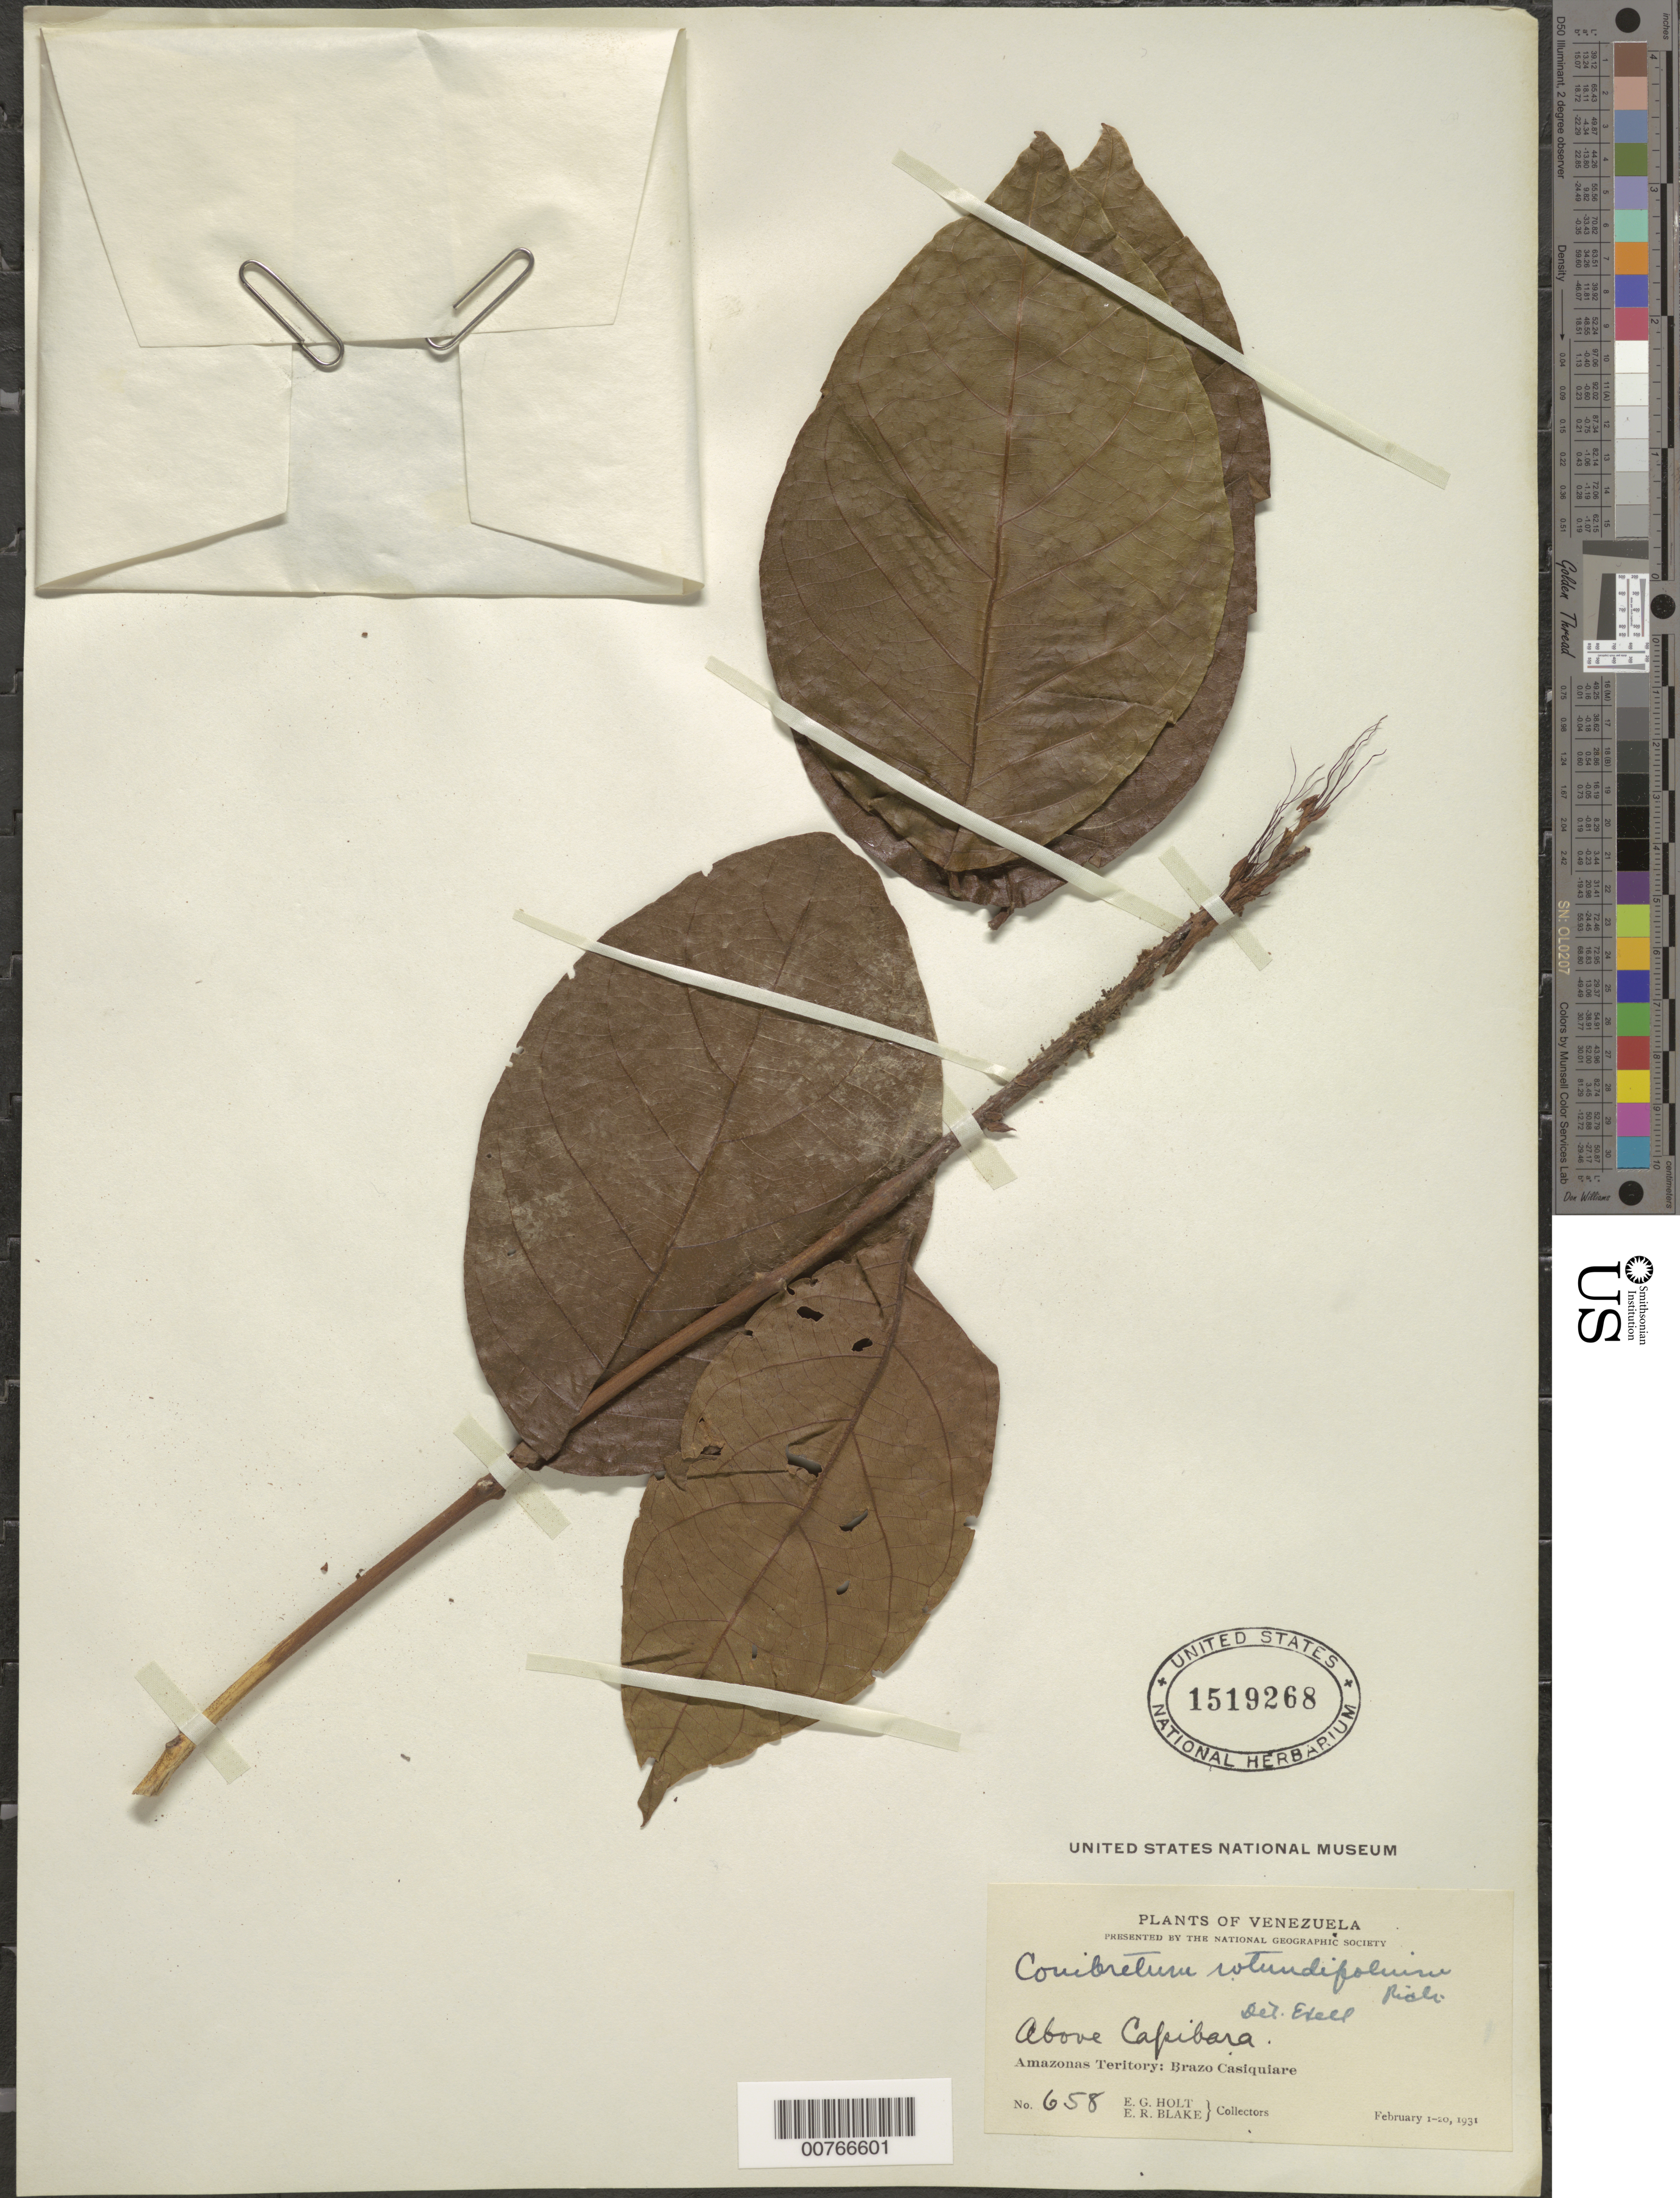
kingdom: Plantae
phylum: Tracheophyta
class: Magnoliopsida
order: Myrtales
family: Combretaceae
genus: Combretum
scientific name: Combretum rotundifolium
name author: Rich.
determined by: Exell, A. W.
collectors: E. Holt & E. R. Blake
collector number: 658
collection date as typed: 1-Feb-31 to 20-Feb-31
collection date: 1931-02-01/1931-02-20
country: Venezuela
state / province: Amazonas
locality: Brazo Casiquiare, above Capibara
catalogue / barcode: US 1519268